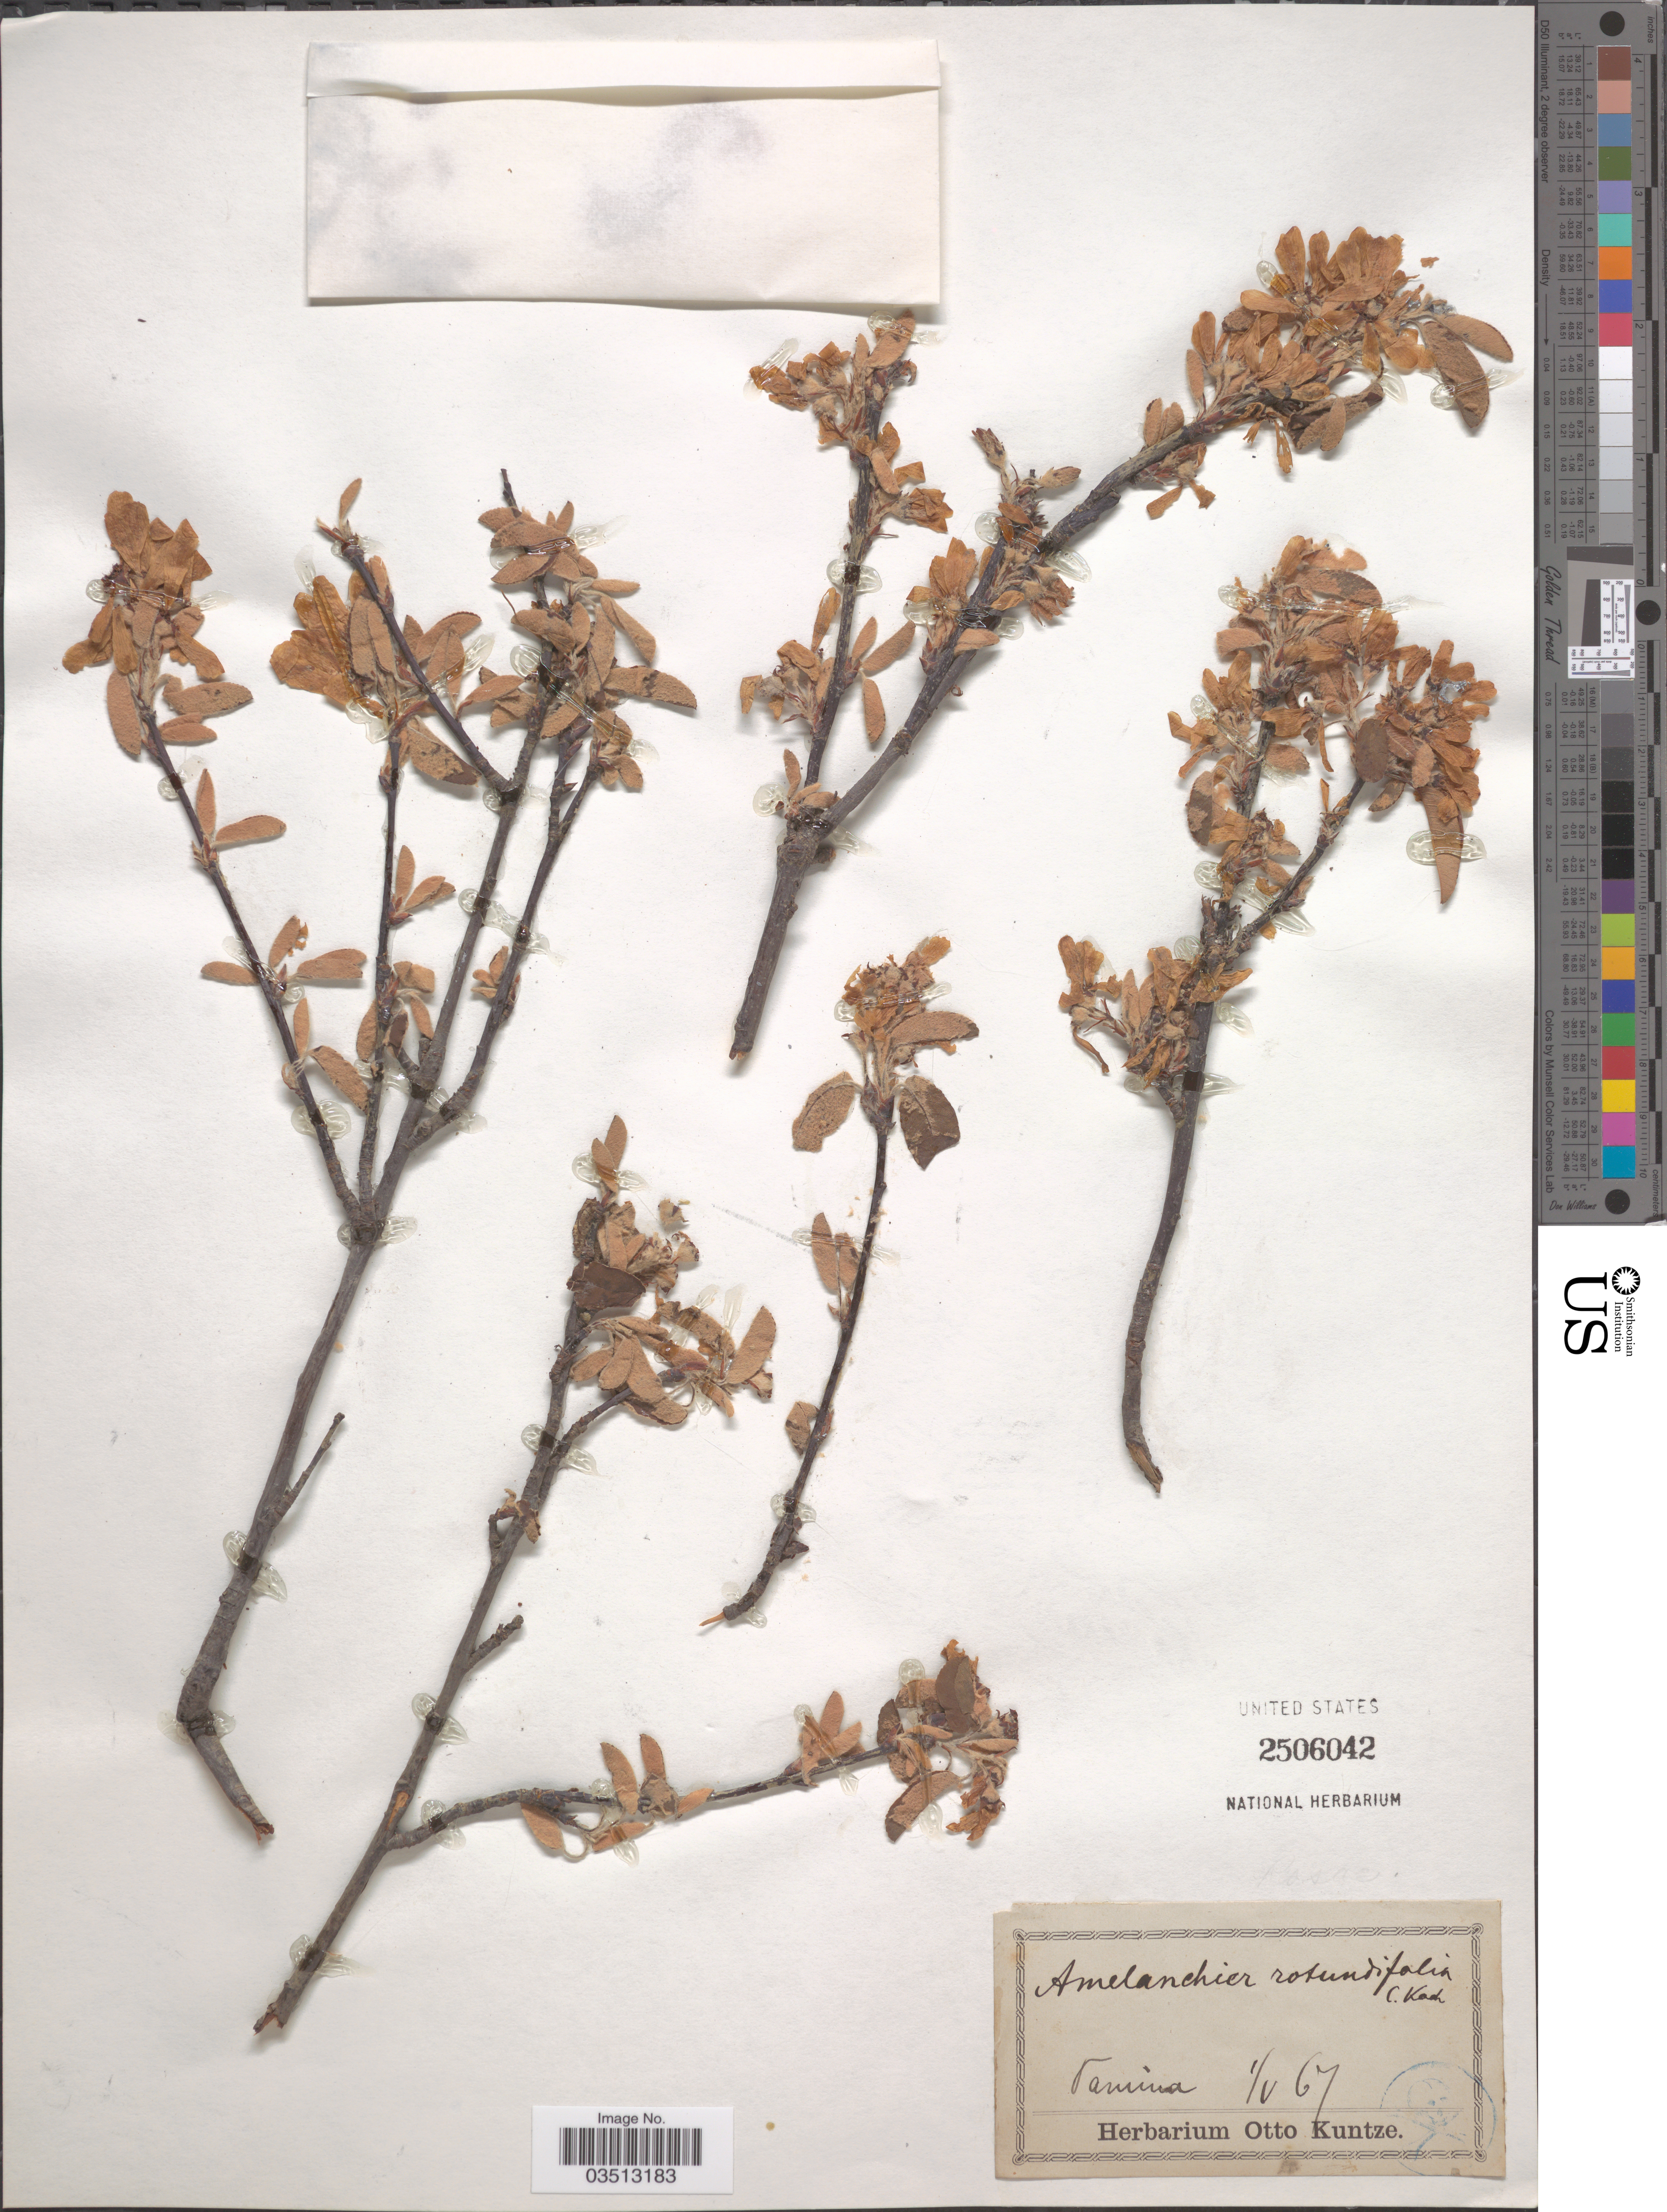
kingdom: Plantae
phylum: Tracheophyta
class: Magnoliopsida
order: Rosales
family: Rosaceae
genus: Amelanchier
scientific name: Amelanchier rotundifolia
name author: Dum. Cours.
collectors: ex herb. Otto Kuntze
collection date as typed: Transcribed d/m/y: 1/5/67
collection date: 1867-05-01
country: Switzerland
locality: Tamina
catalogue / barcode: US 2506042